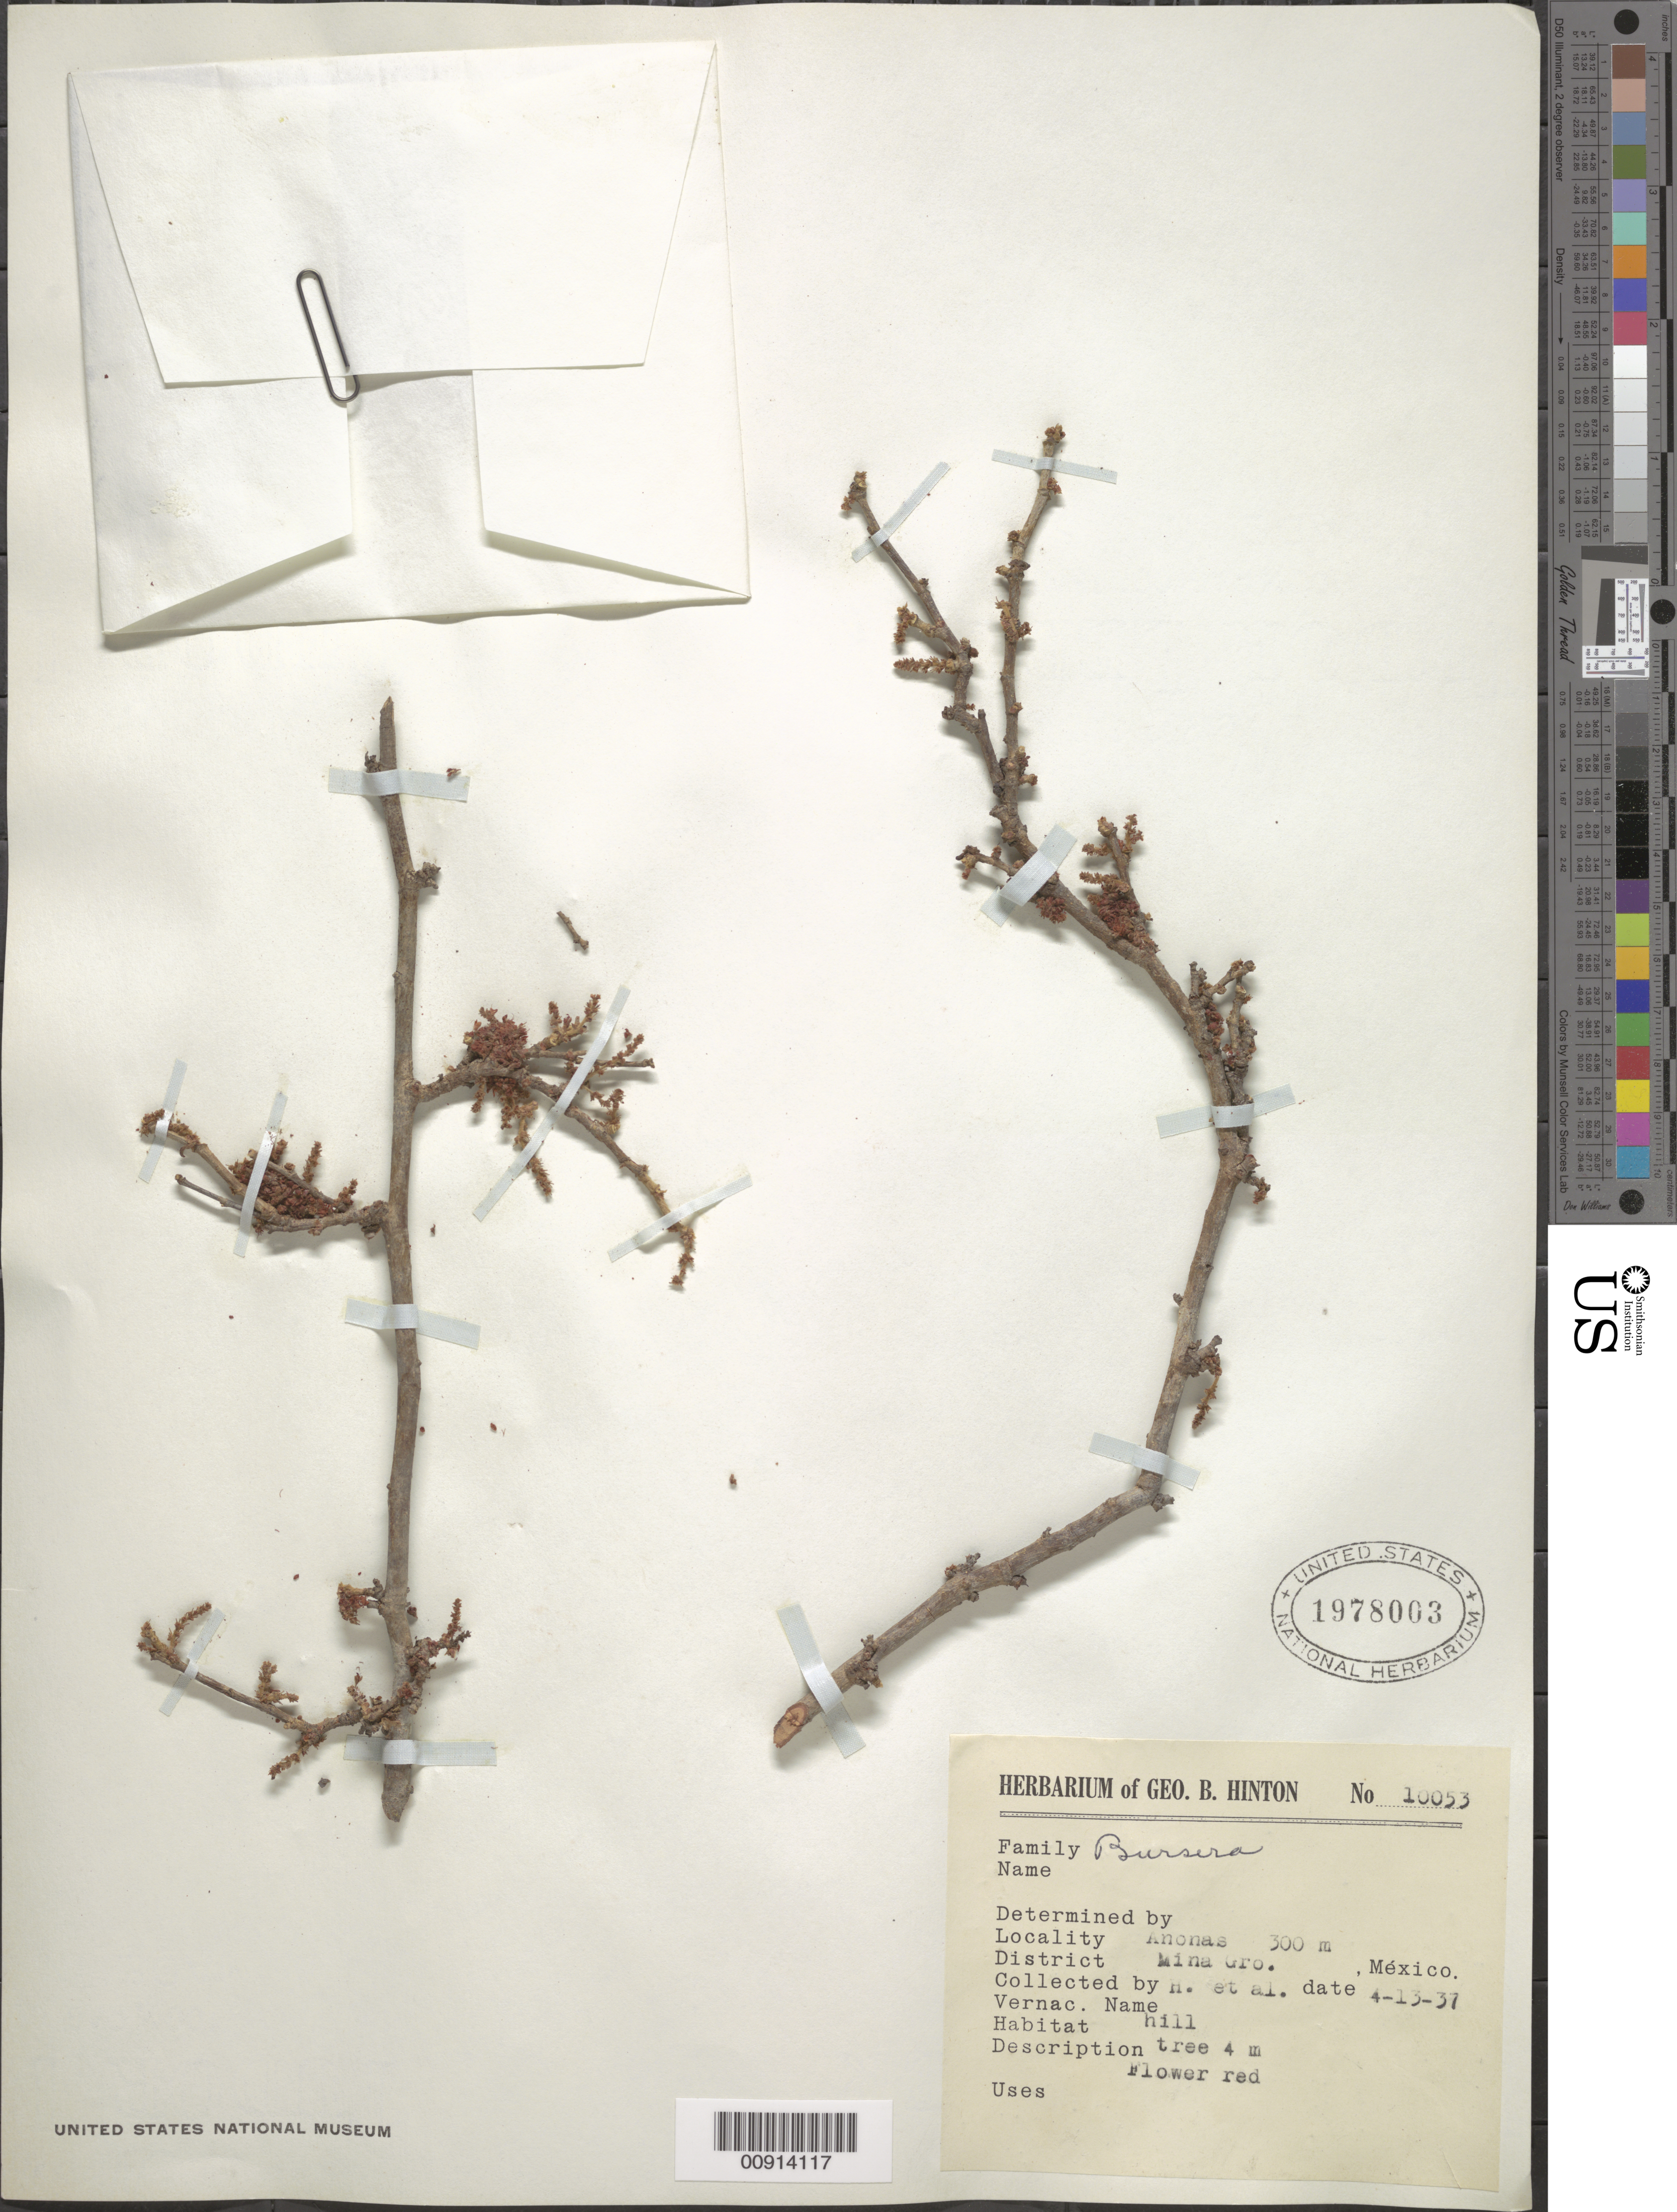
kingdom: Plantae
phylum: Tracheophyta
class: Magnoliopsida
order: Sapindales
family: Burseraceae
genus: Bursera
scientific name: Bursera sp.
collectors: G. B. Hinton & et al.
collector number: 10053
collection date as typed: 13 Apr 1937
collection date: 1937-04-13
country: Mexico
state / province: Guerrero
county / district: Mina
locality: Anonas, District Mina, Guerrero.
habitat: Hill.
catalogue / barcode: US 1978003